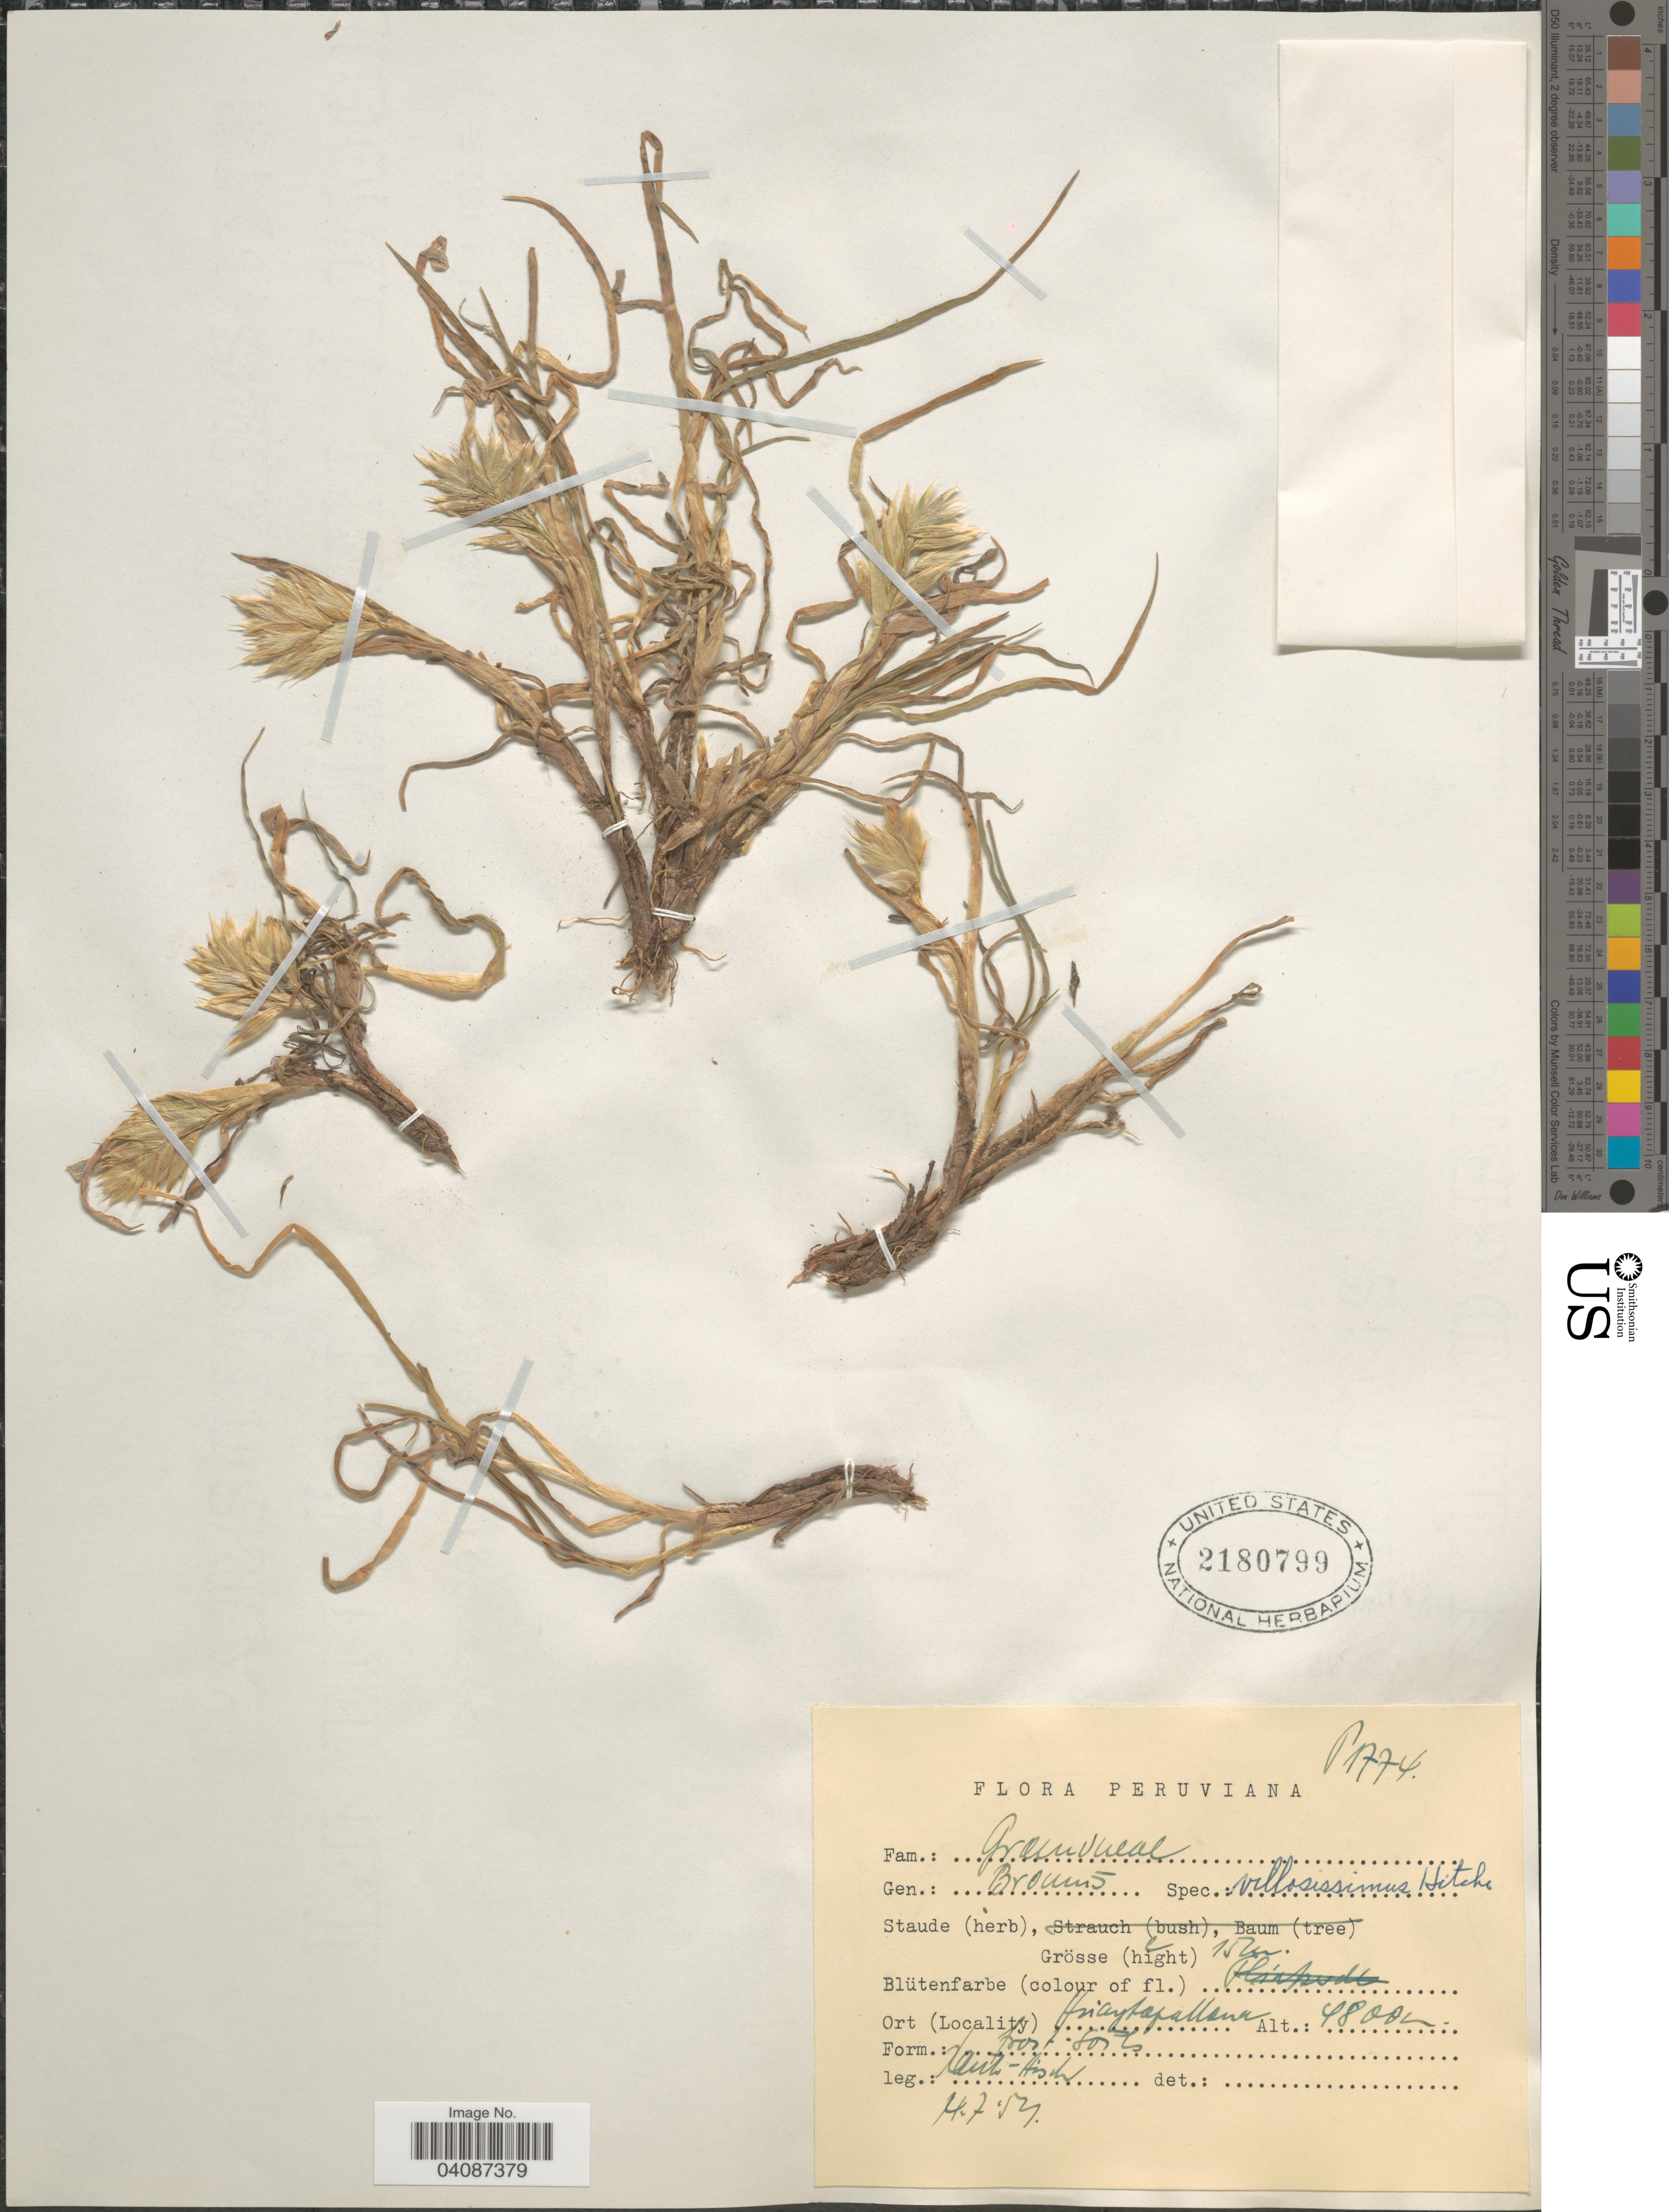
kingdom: Plantae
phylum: Tracheophyta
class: Liliopsida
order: Poales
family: Poaceae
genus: Bromus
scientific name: Bromus villosissimus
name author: Hitchc.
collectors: W. Rauh & G. Hirsch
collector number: P1774*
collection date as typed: Transcribed d/m/y: 4/7/54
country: Peru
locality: Peruviana. Huaytapallana.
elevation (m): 4800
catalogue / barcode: US 2180799